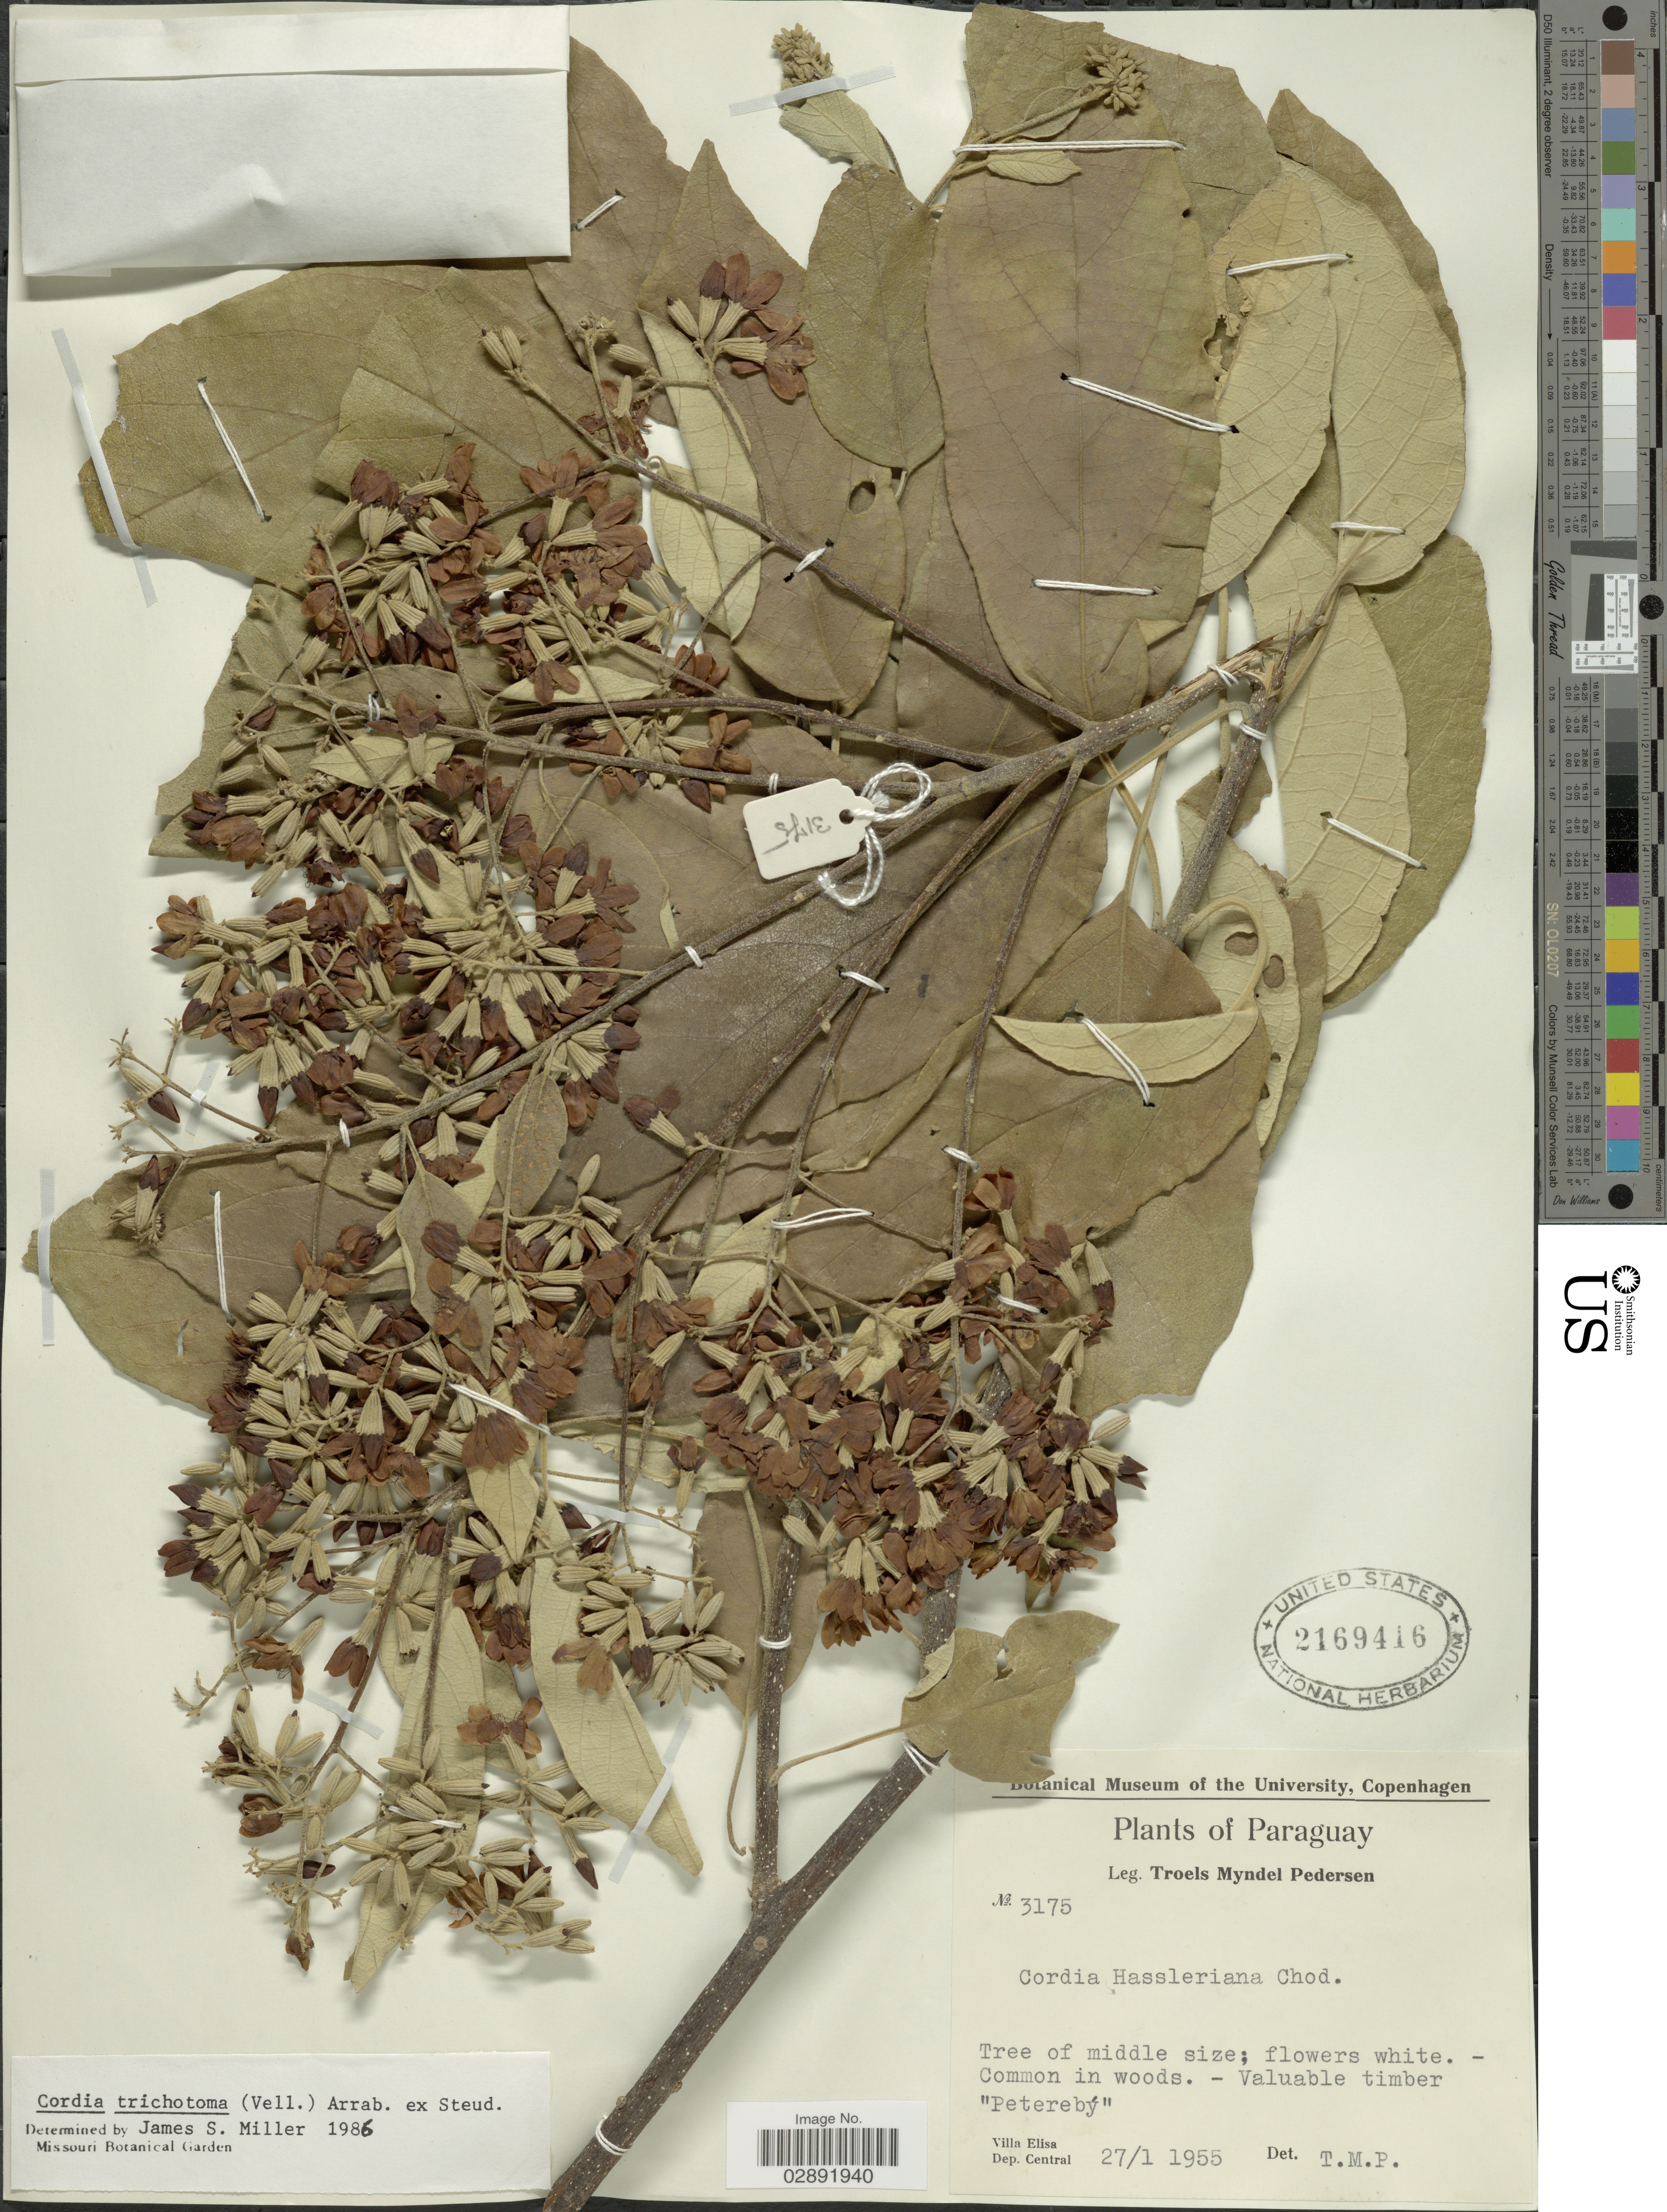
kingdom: Plantae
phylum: Tracheophyta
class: Magnoliopsida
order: Boraginales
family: Cordiaceae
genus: Cordia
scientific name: Cordia trichotoma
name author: (Vell.) Arráb. ex Steud.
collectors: T. Pederson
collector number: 3175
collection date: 1955-01-27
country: Paraguay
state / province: Central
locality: Villa Elisa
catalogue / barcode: US 2169416